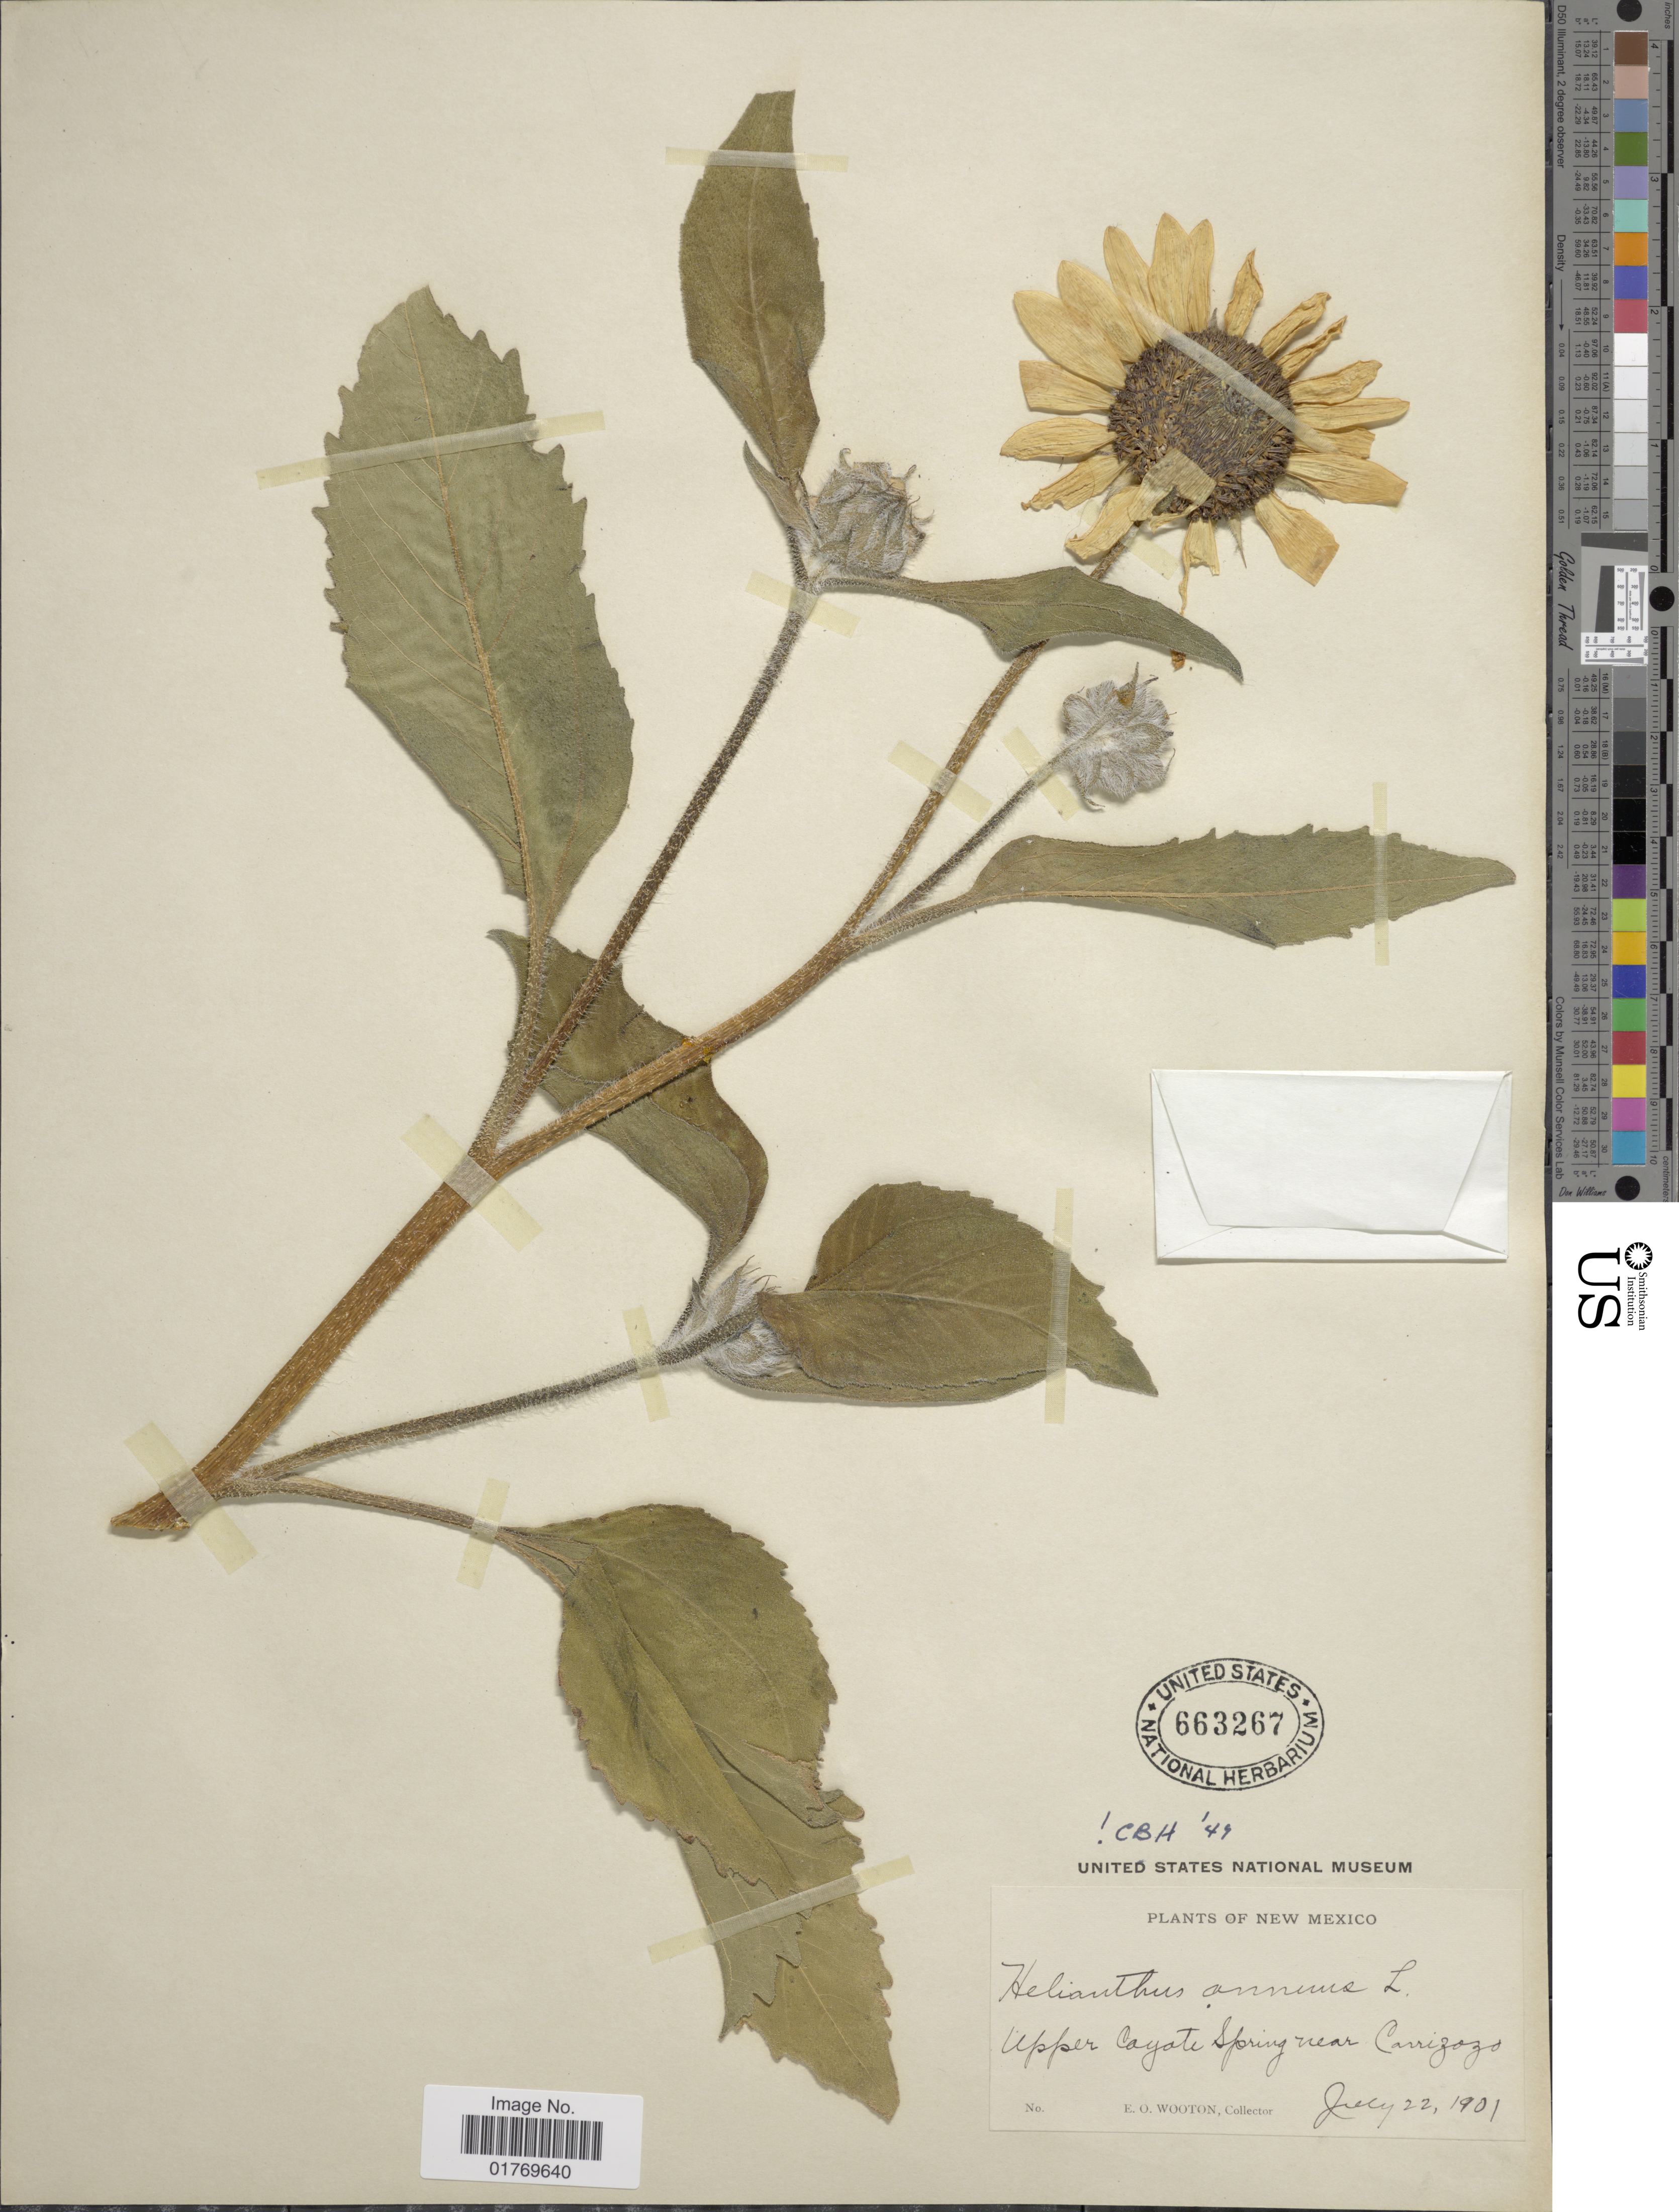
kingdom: Plantae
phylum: Tracheophyta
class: Magnoliopsida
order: Asterales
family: Asteraceae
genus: Helianthus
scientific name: Helianthus annuus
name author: L.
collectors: E. O. Wooton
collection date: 1901-06-22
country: United States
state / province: New Mexico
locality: Upper Cayote Spring near Carrizozo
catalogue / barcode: US 663267